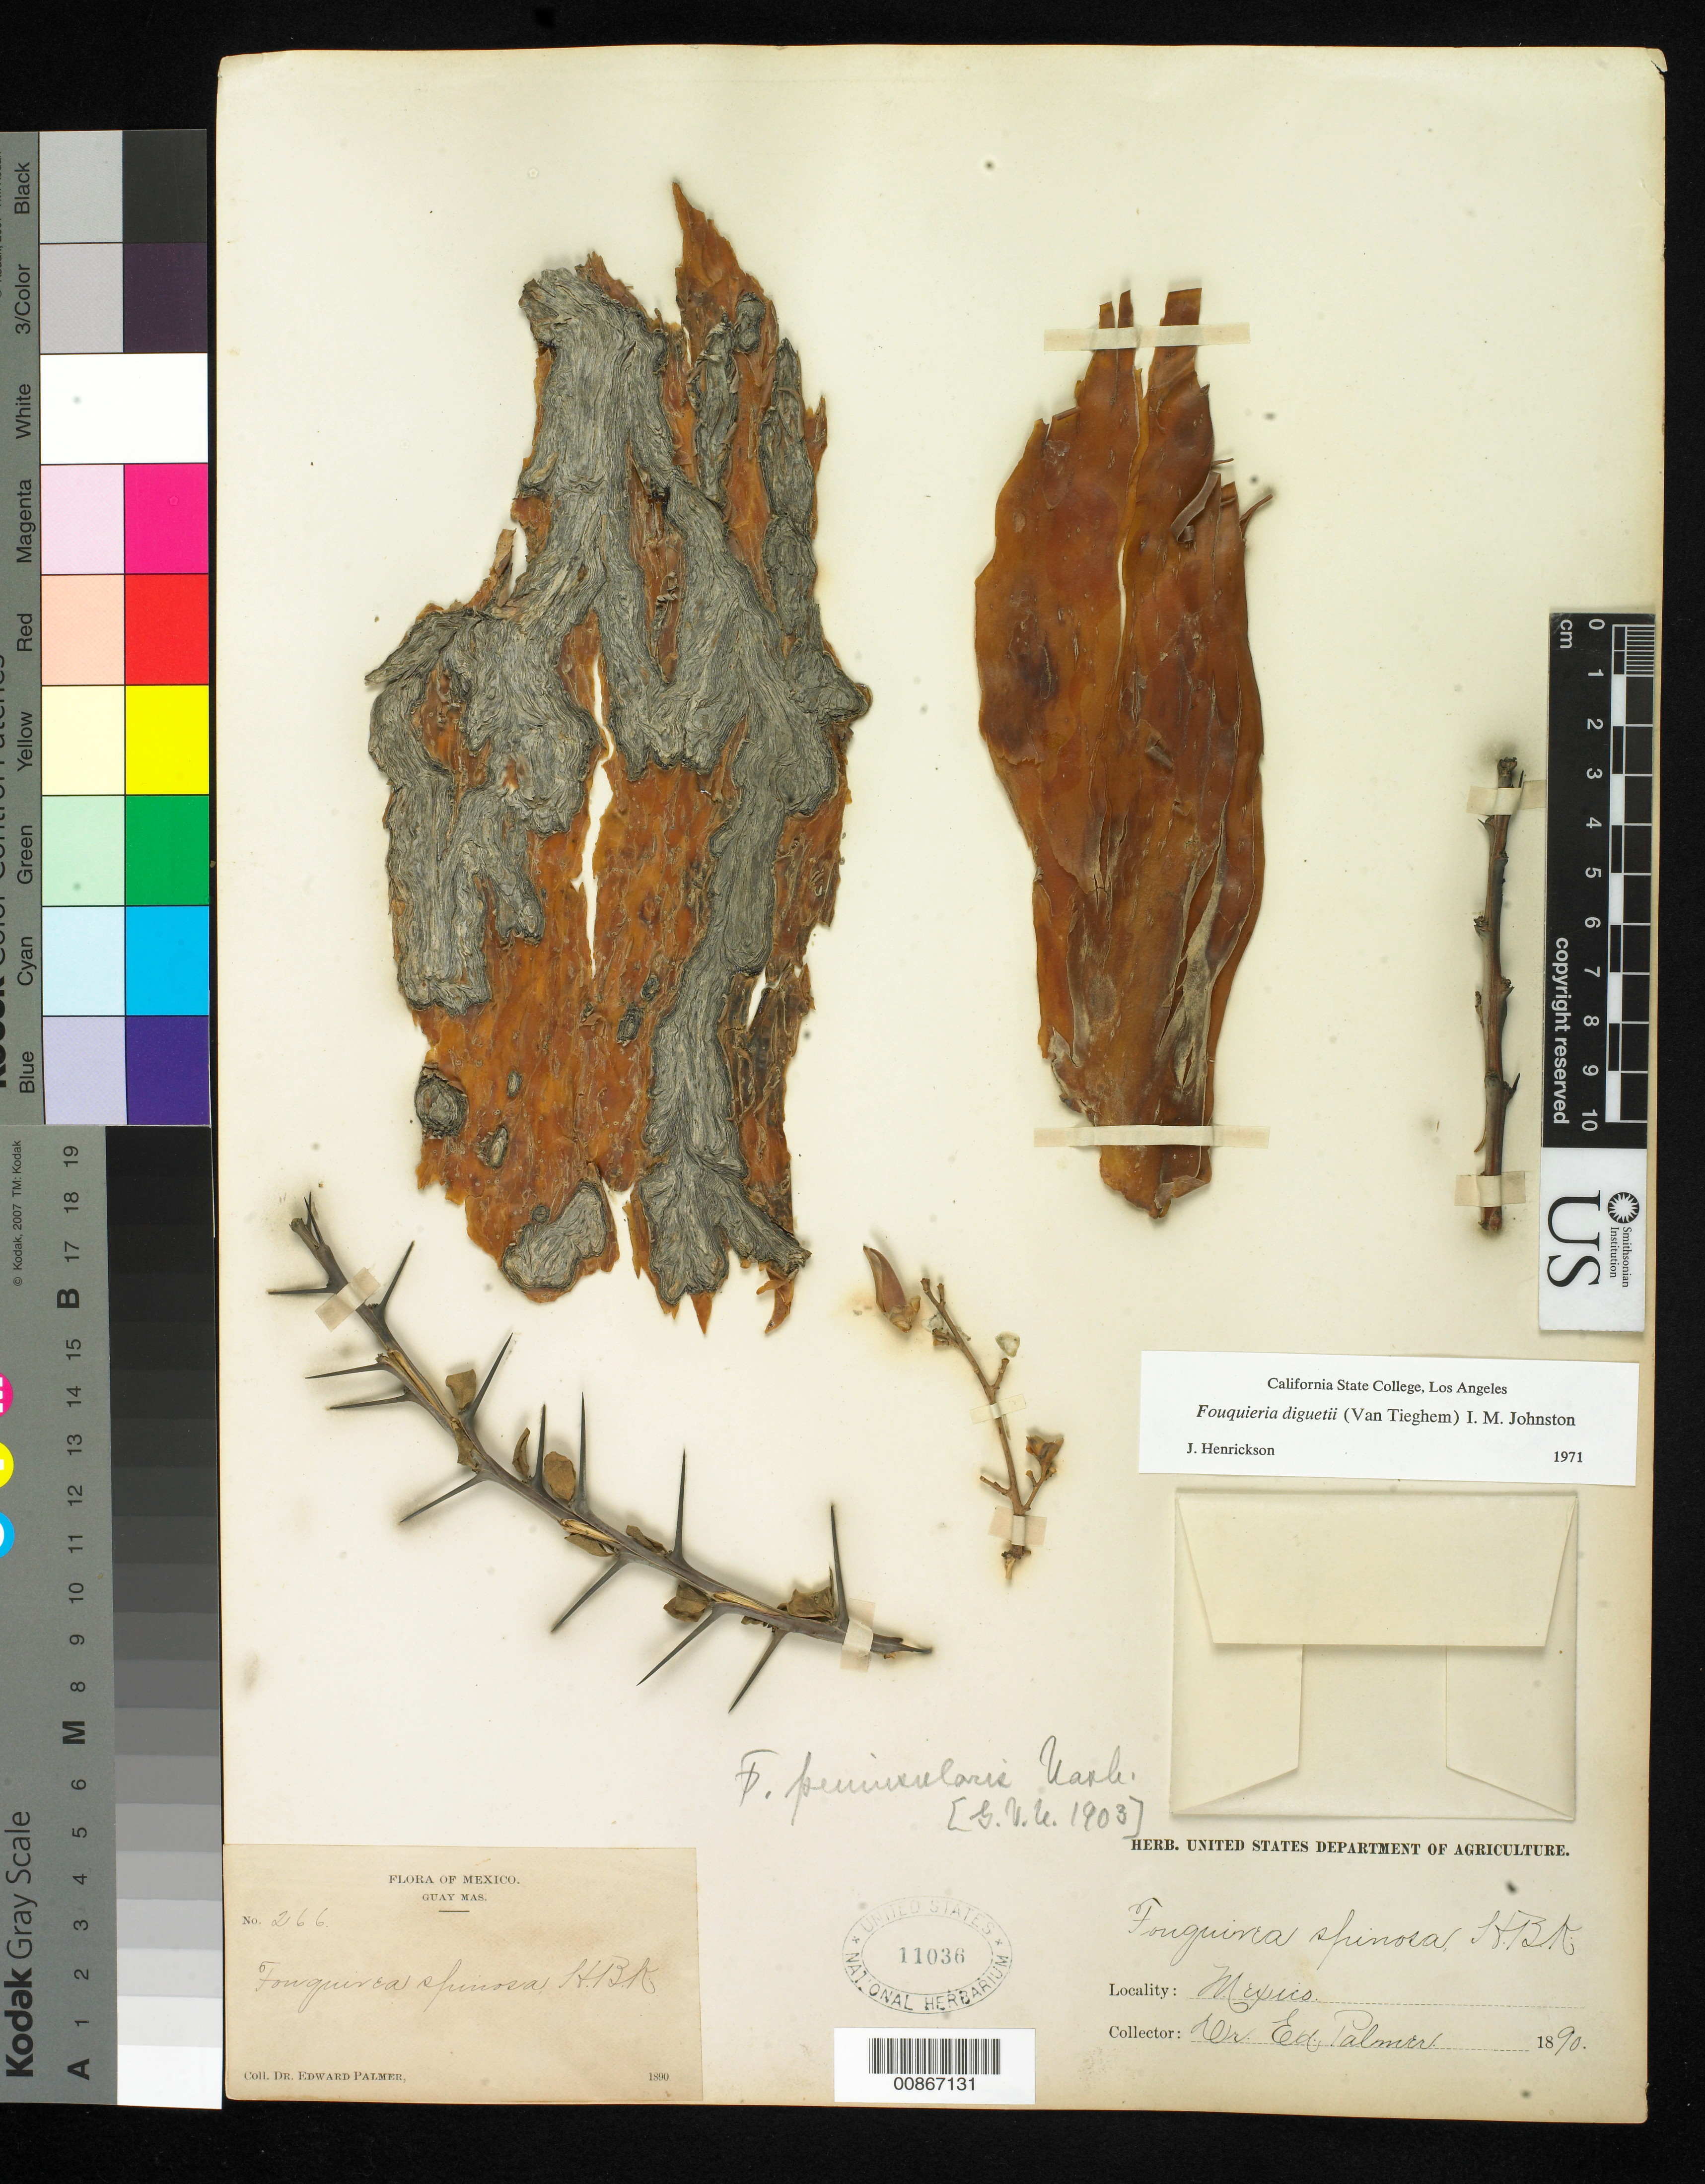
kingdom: Plantae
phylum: Tracheophyta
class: Magnoliopsida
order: Ericales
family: Fouquieriaceae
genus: Fouquieria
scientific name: Fouquieria diguetii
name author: (Tiegh.) I.M. Johnst.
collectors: E. Palmer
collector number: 266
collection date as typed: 1890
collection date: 1890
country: Mexico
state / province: Sonora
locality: Guaymas, Sonora.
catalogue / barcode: US 11036